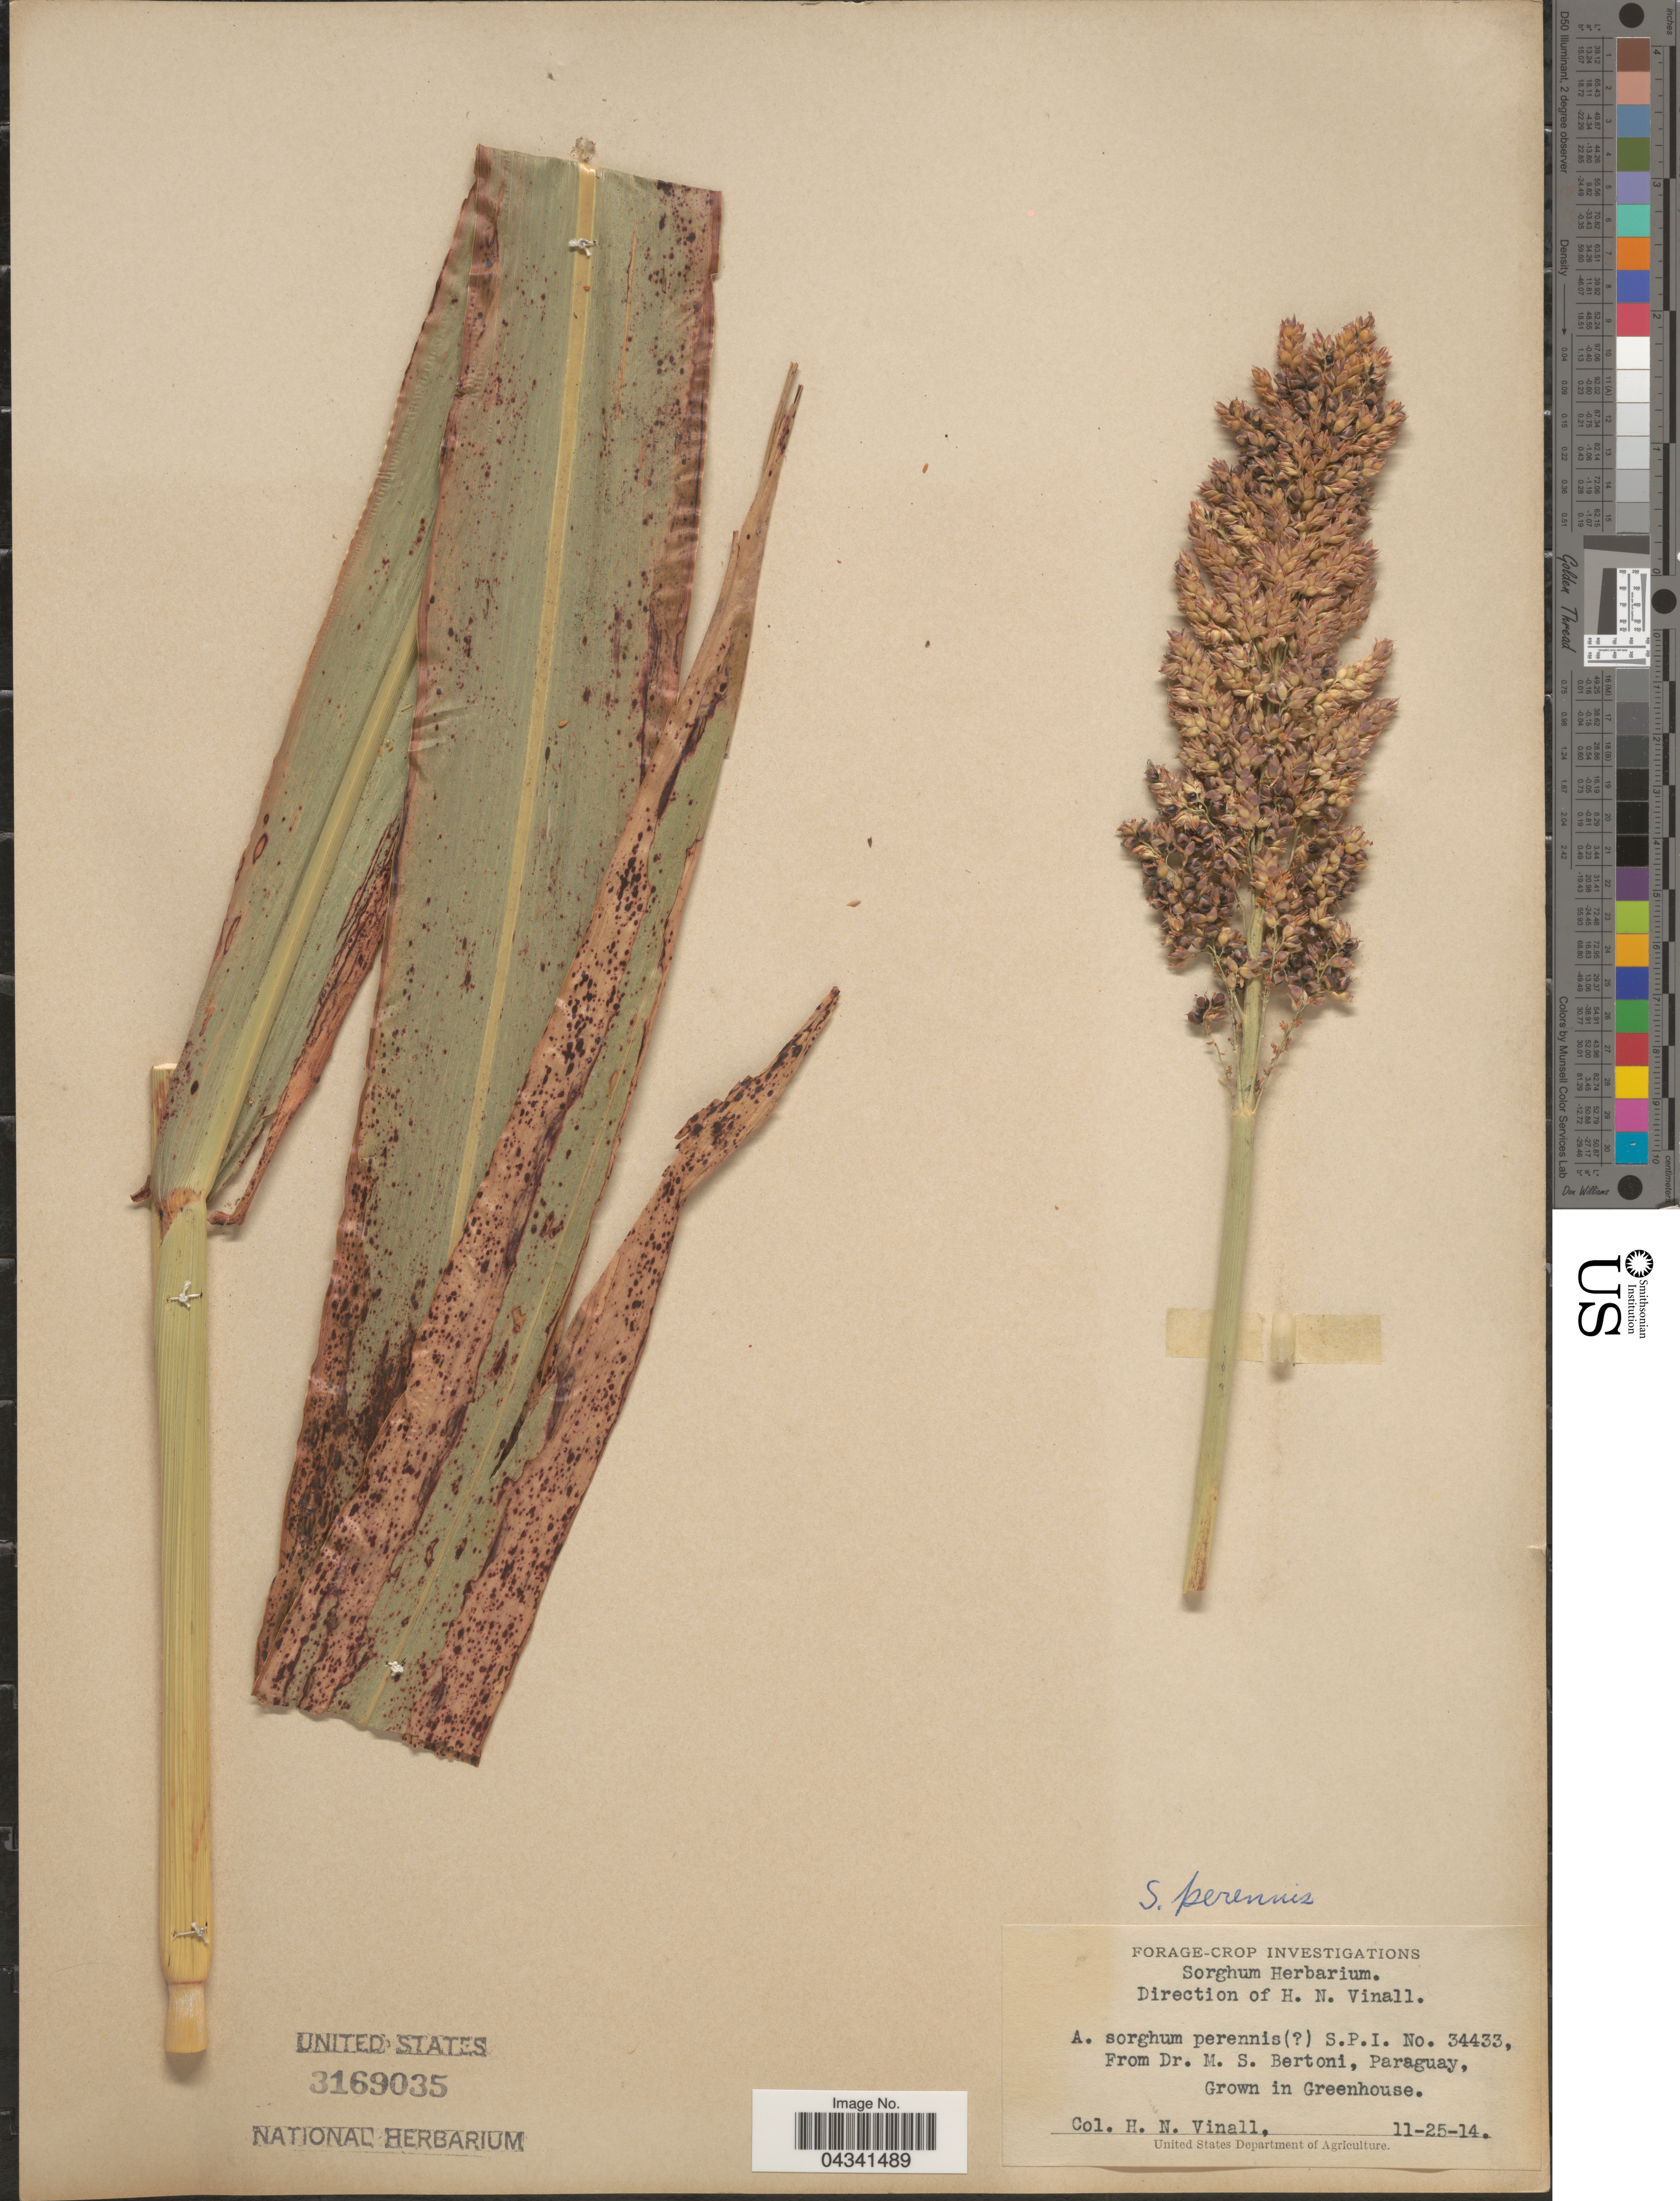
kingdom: Plantae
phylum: Tracheophyta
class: Liliopsida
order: Poales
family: Poaceae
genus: Sorghum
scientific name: Sorghum halepense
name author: (L.) Pers.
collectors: H. Vinall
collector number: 34433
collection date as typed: Transcribed d/m/y: 25/11/14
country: United States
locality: Grown in Greenhouse.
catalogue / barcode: US 3169035